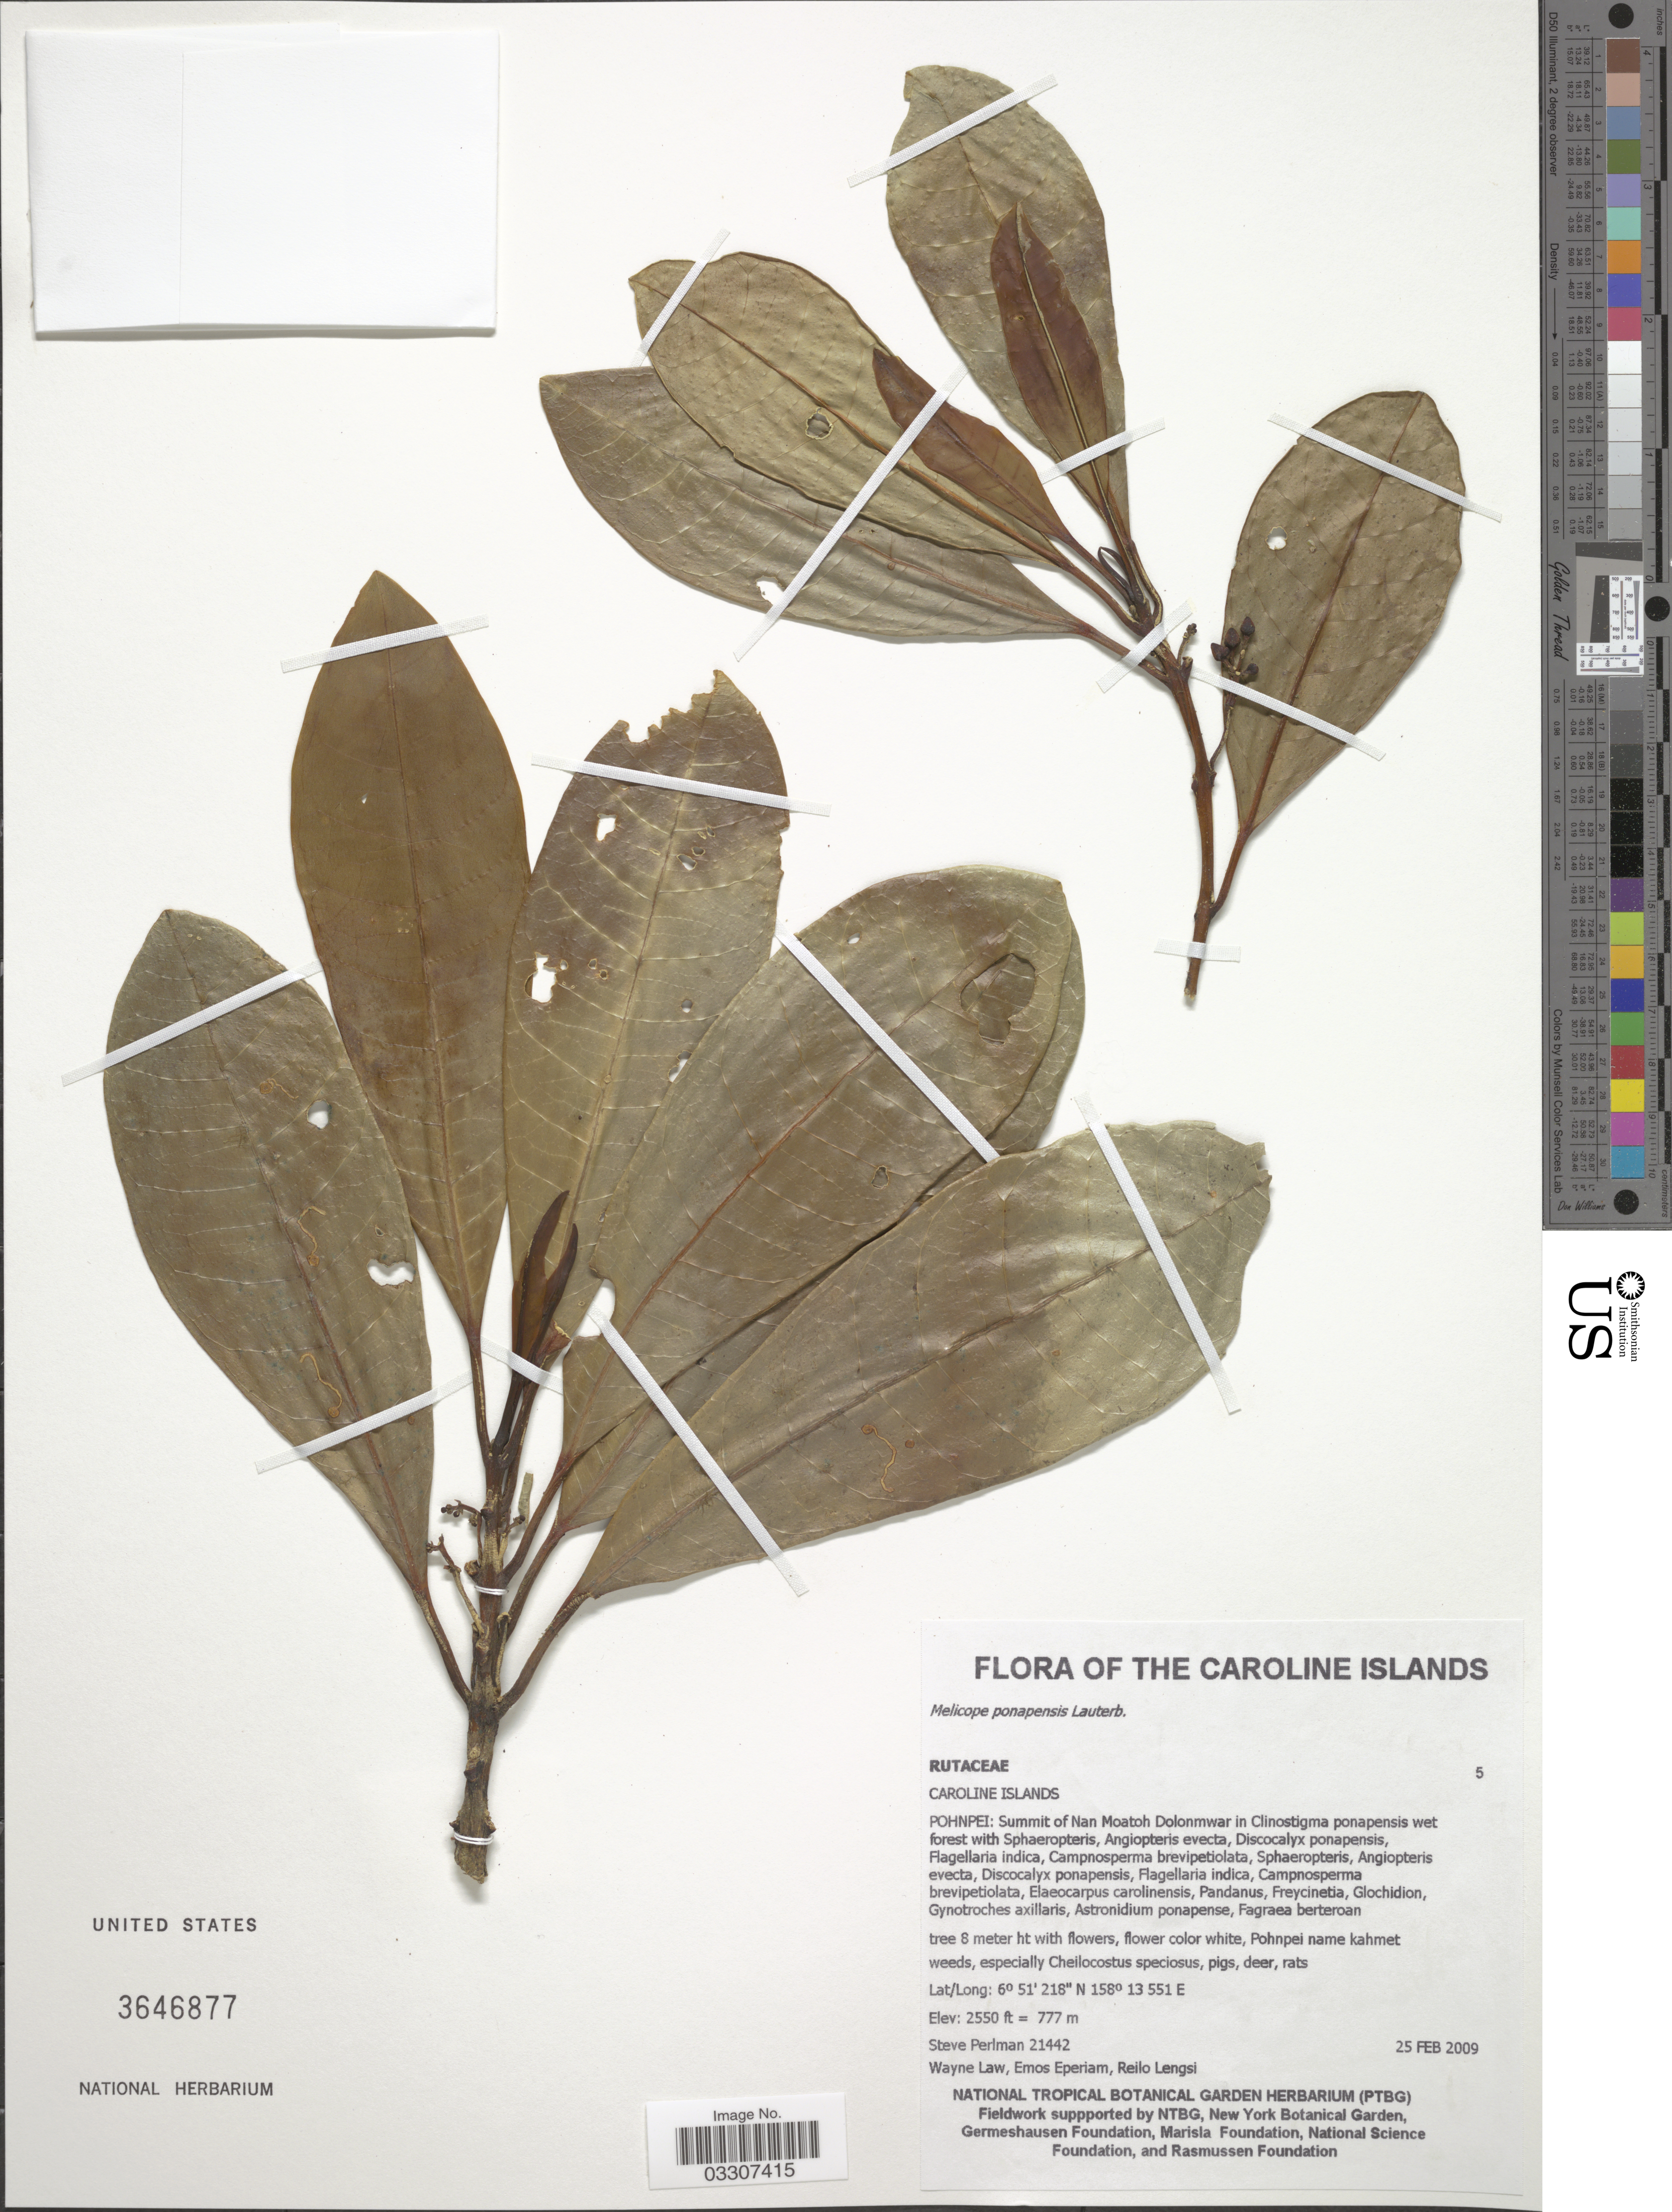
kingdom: Plantae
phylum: Tracheophyta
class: Magnoliopsida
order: Sapindales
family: Rutaceae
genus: Melicope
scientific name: Melicope ponapensis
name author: Lauterb.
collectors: S. Perlman, W. Law, E. Eperiam & R. Lengsi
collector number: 21442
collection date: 2009-02-25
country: Micronesia, Federated States of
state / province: Pohnpei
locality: Caroline Islands. Summit of Nan Moatoh Dolonmwar.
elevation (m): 777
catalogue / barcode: US 3646877